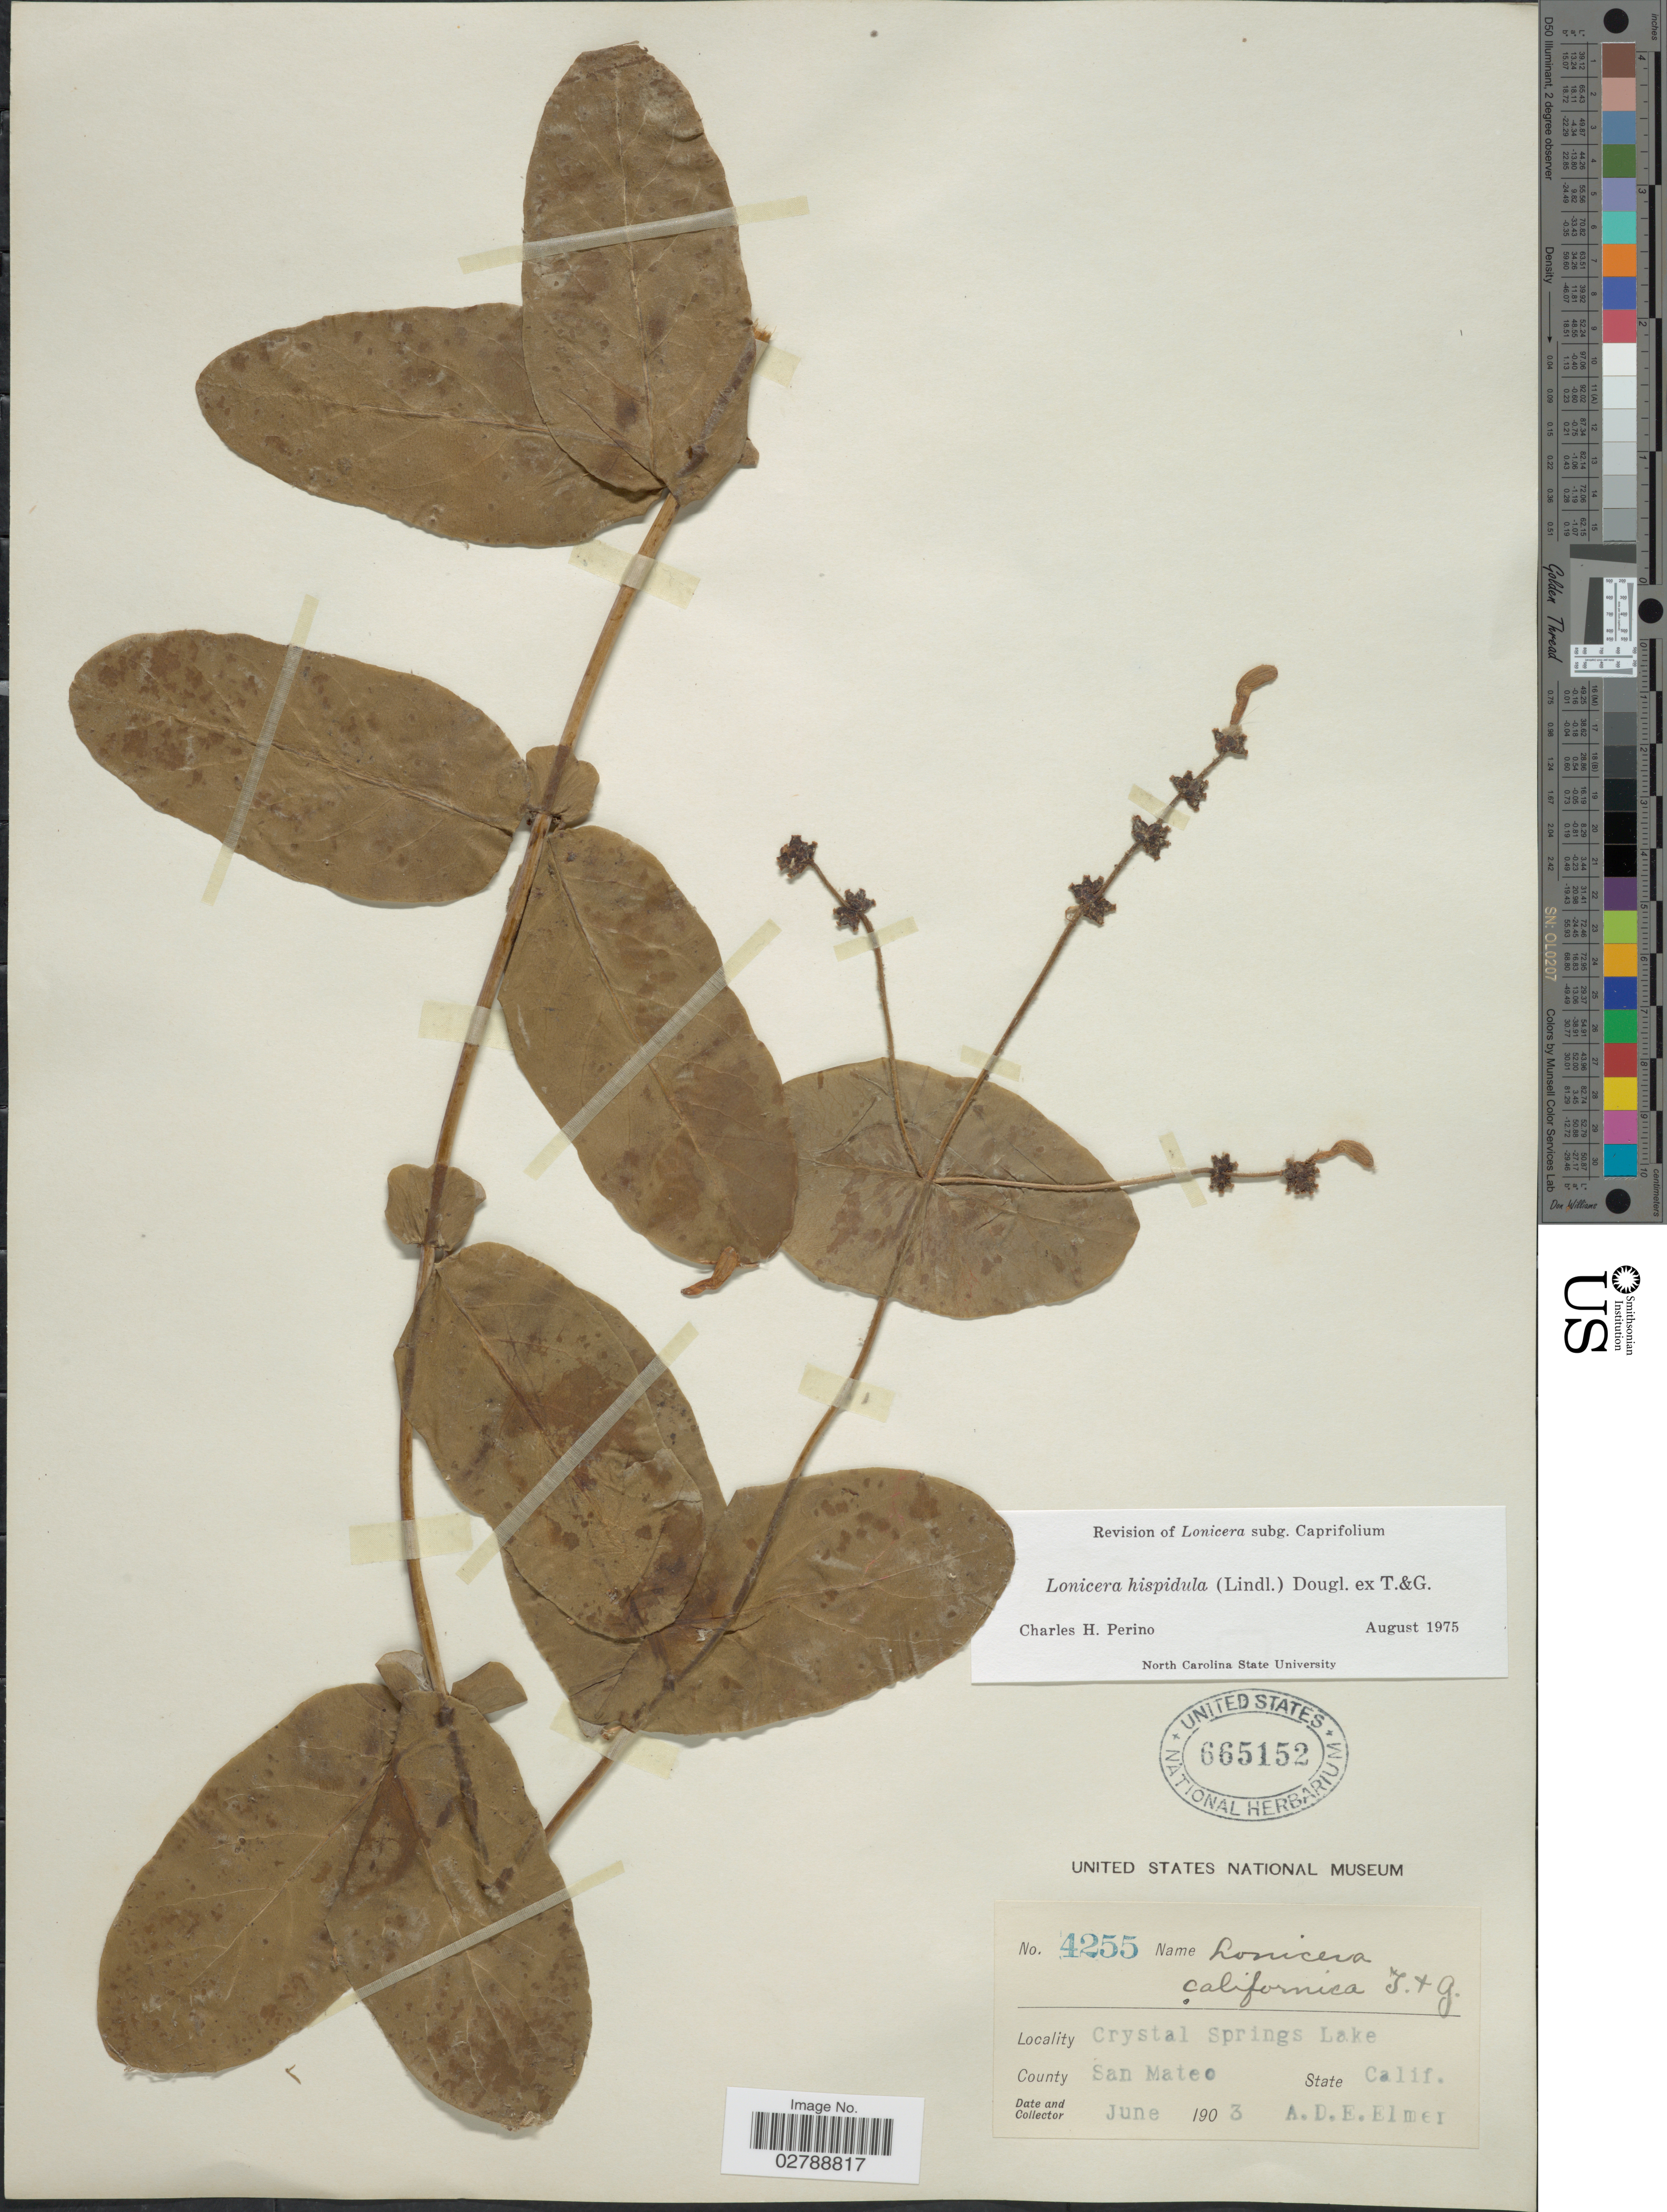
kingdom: Plantae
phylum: Tracheophyta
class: Magnoliopsida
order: Dipsacales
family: Caprifoliaceae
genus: Lonicera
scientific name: Lonicera californica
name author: Torr. & A. Gray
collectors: A. D. E. Elmer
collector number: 4255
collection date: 1903-06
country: United States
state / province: California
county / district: San Mateo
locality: Crystal Springs Lake. County San Mateo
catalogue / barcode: US 665152